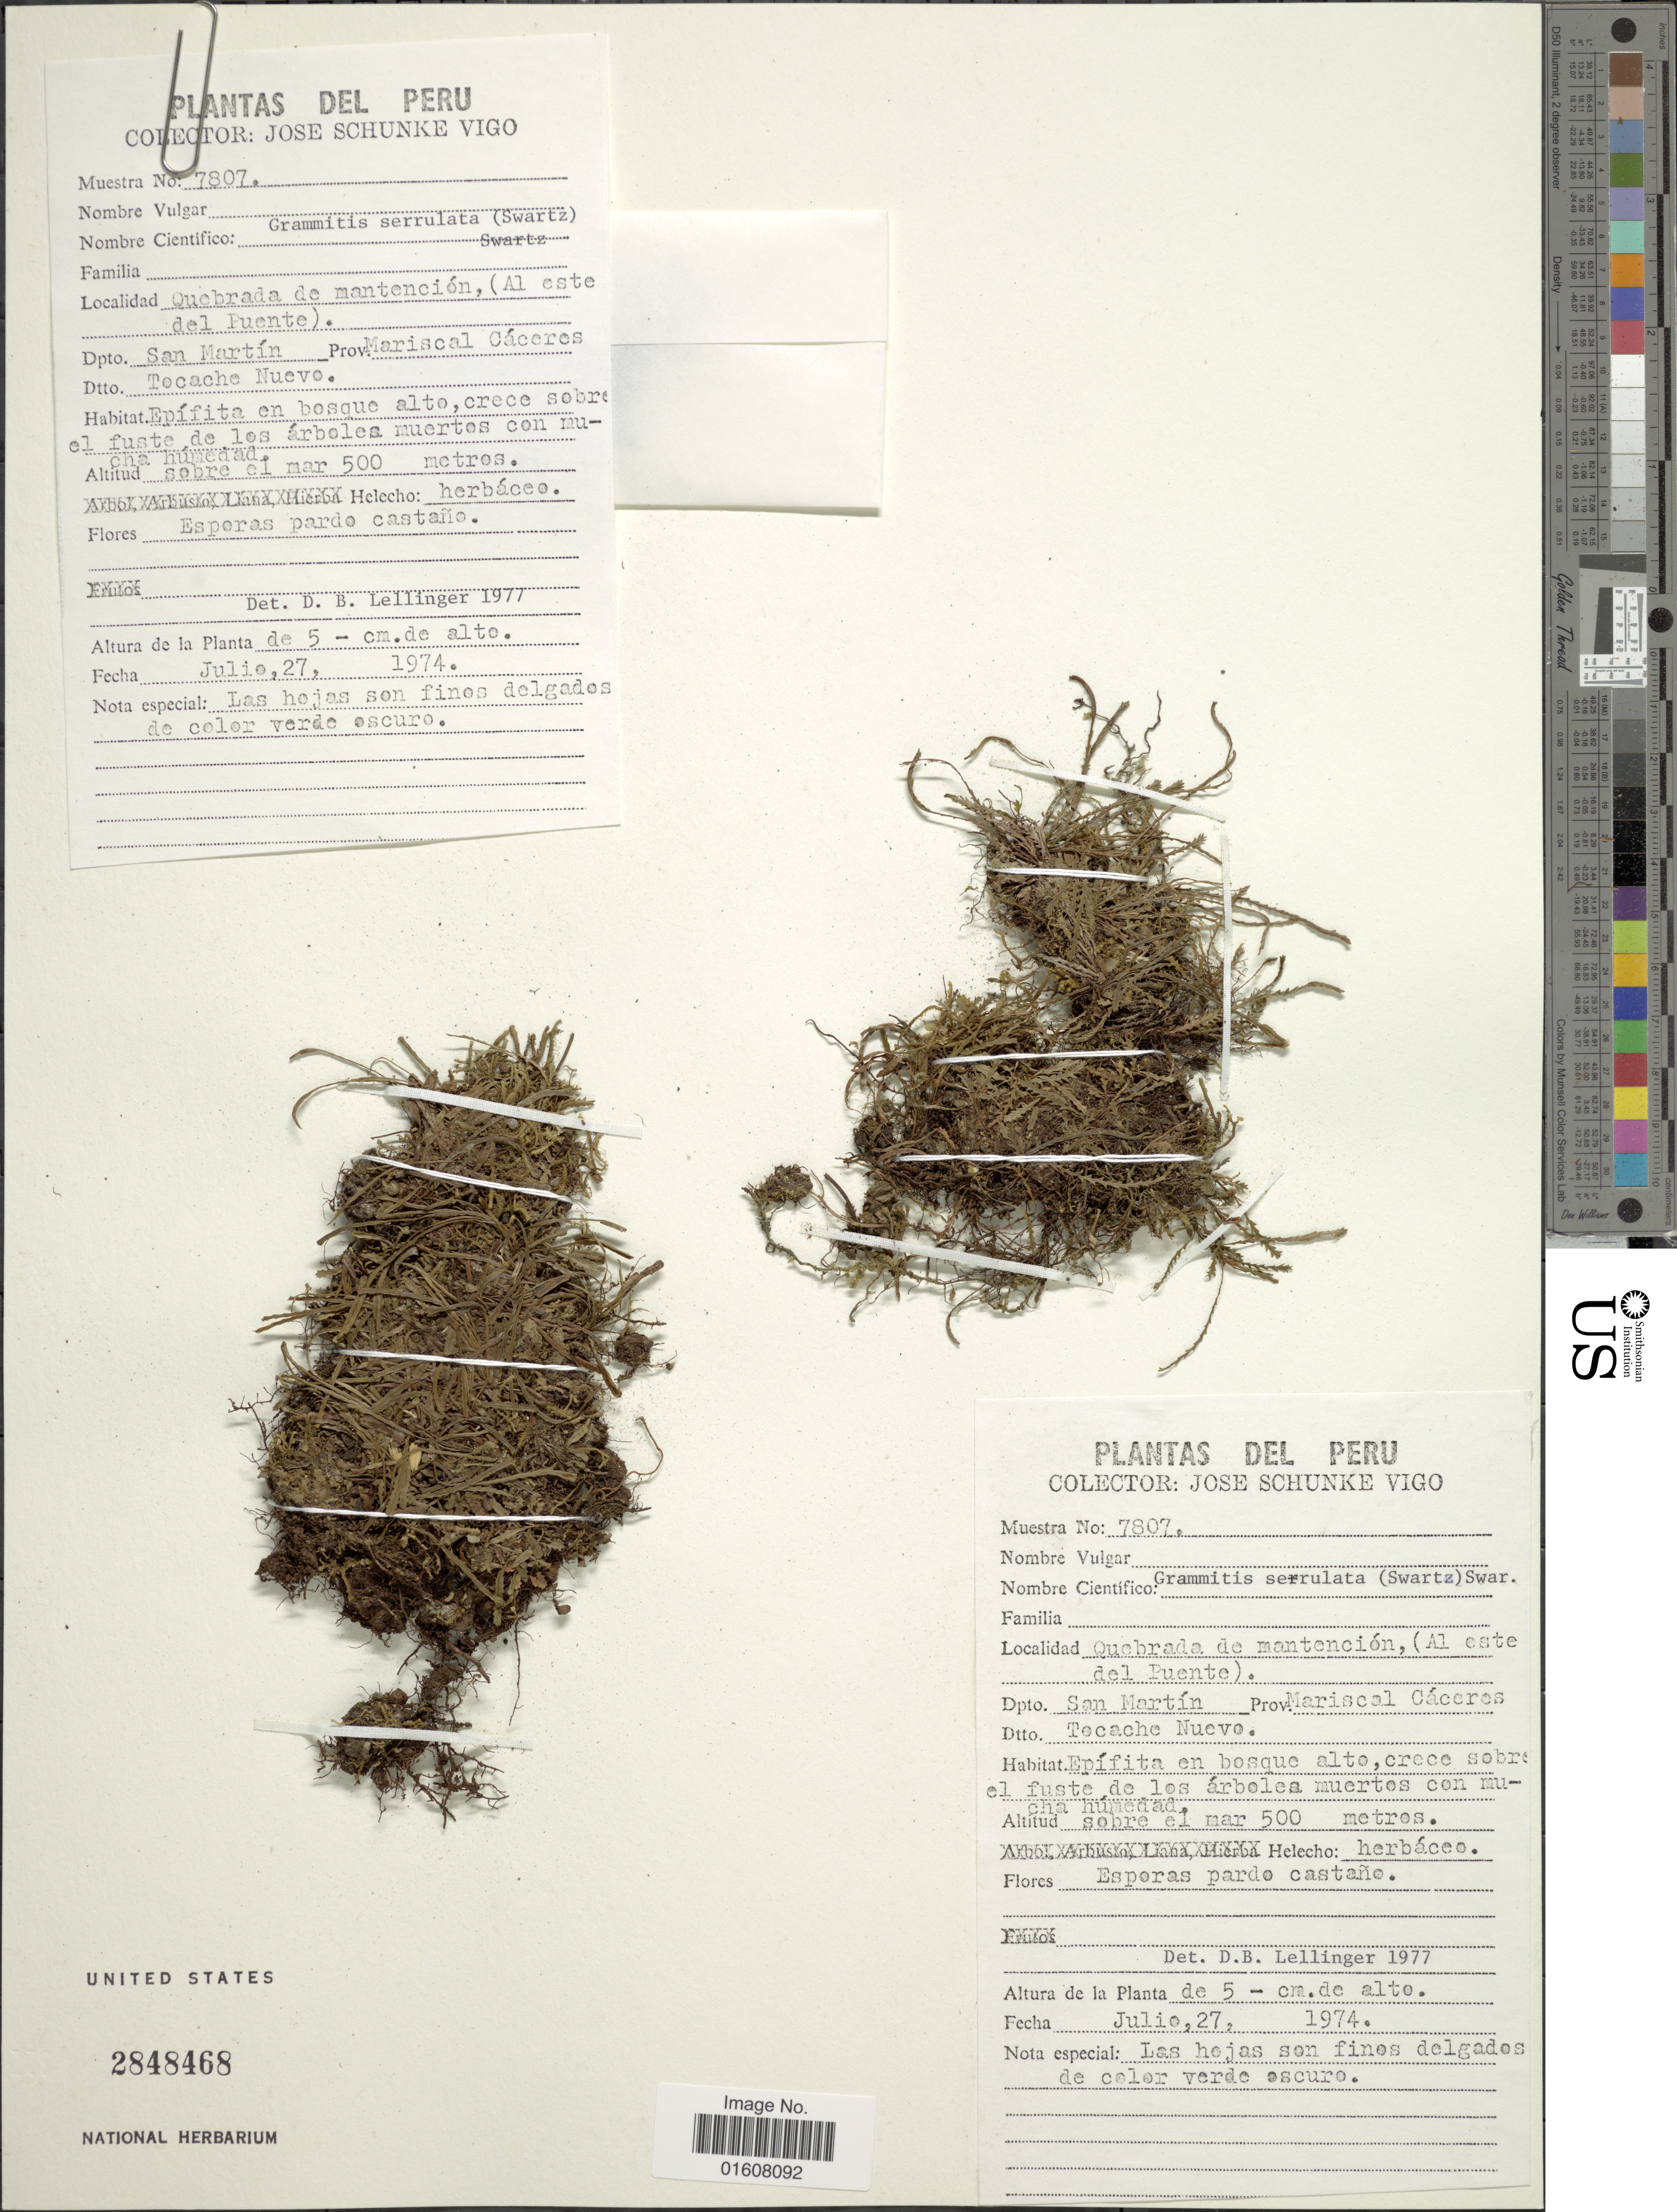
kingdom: Plantae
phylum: Tracheophyta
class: Polypodiopsida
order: Polypodiales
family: Polypodiaceae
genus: Cochlidium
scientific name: Cochlidium serrulatum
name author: (Sw.) L.E. Bishop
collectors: J. Schunke Vigo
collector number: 7807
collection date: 1974-07-27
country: Peru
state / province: San Martín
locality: Prov. Mariscal Cáceres. Dtto. Tecache Nuevo. Quebrada de mantención (Al este del Puente)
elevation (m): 500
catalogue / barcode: US 2848468